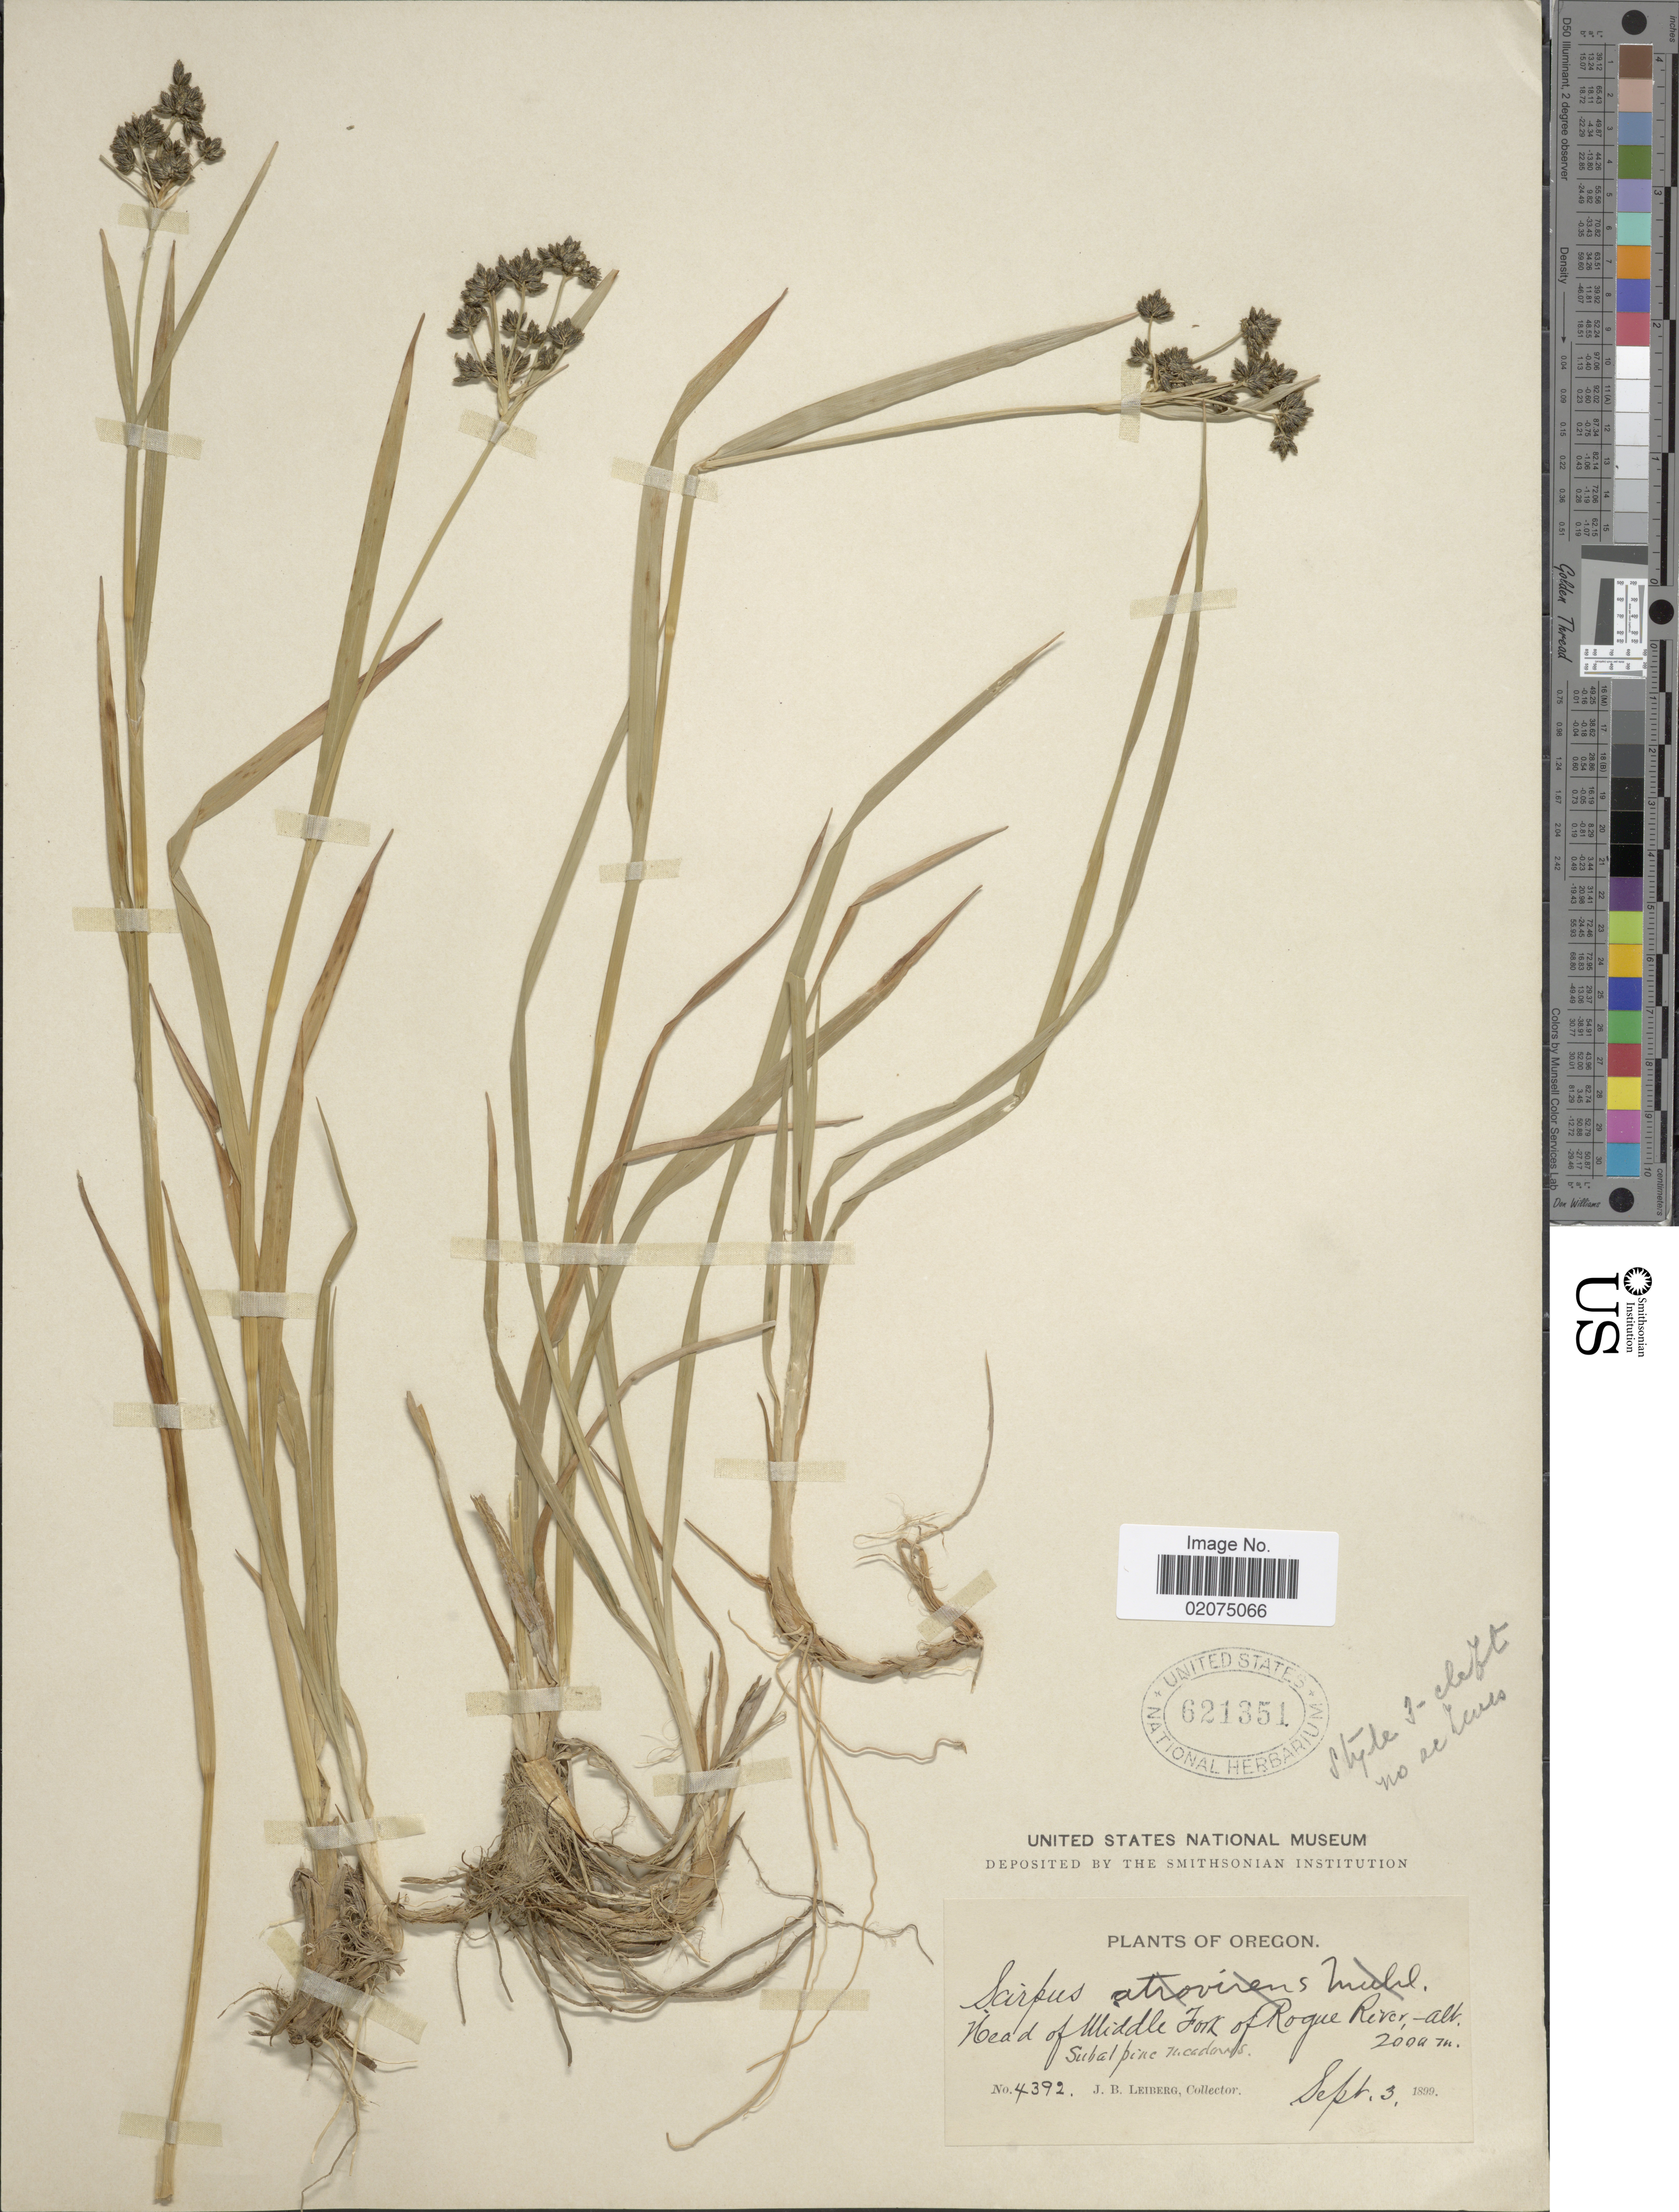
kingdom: Plantae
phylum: Tracheophyta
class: Liliopsida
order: Poales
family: Cyperaceae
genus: Scirpus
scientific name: Scirpus congdonii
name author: Britton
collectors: J. B. Leiberg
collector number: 4392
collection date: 1899-09-03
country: United States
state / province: Oregon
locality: Head of Middle Fork of Rogue River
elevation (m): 2000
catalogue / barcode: US 621351